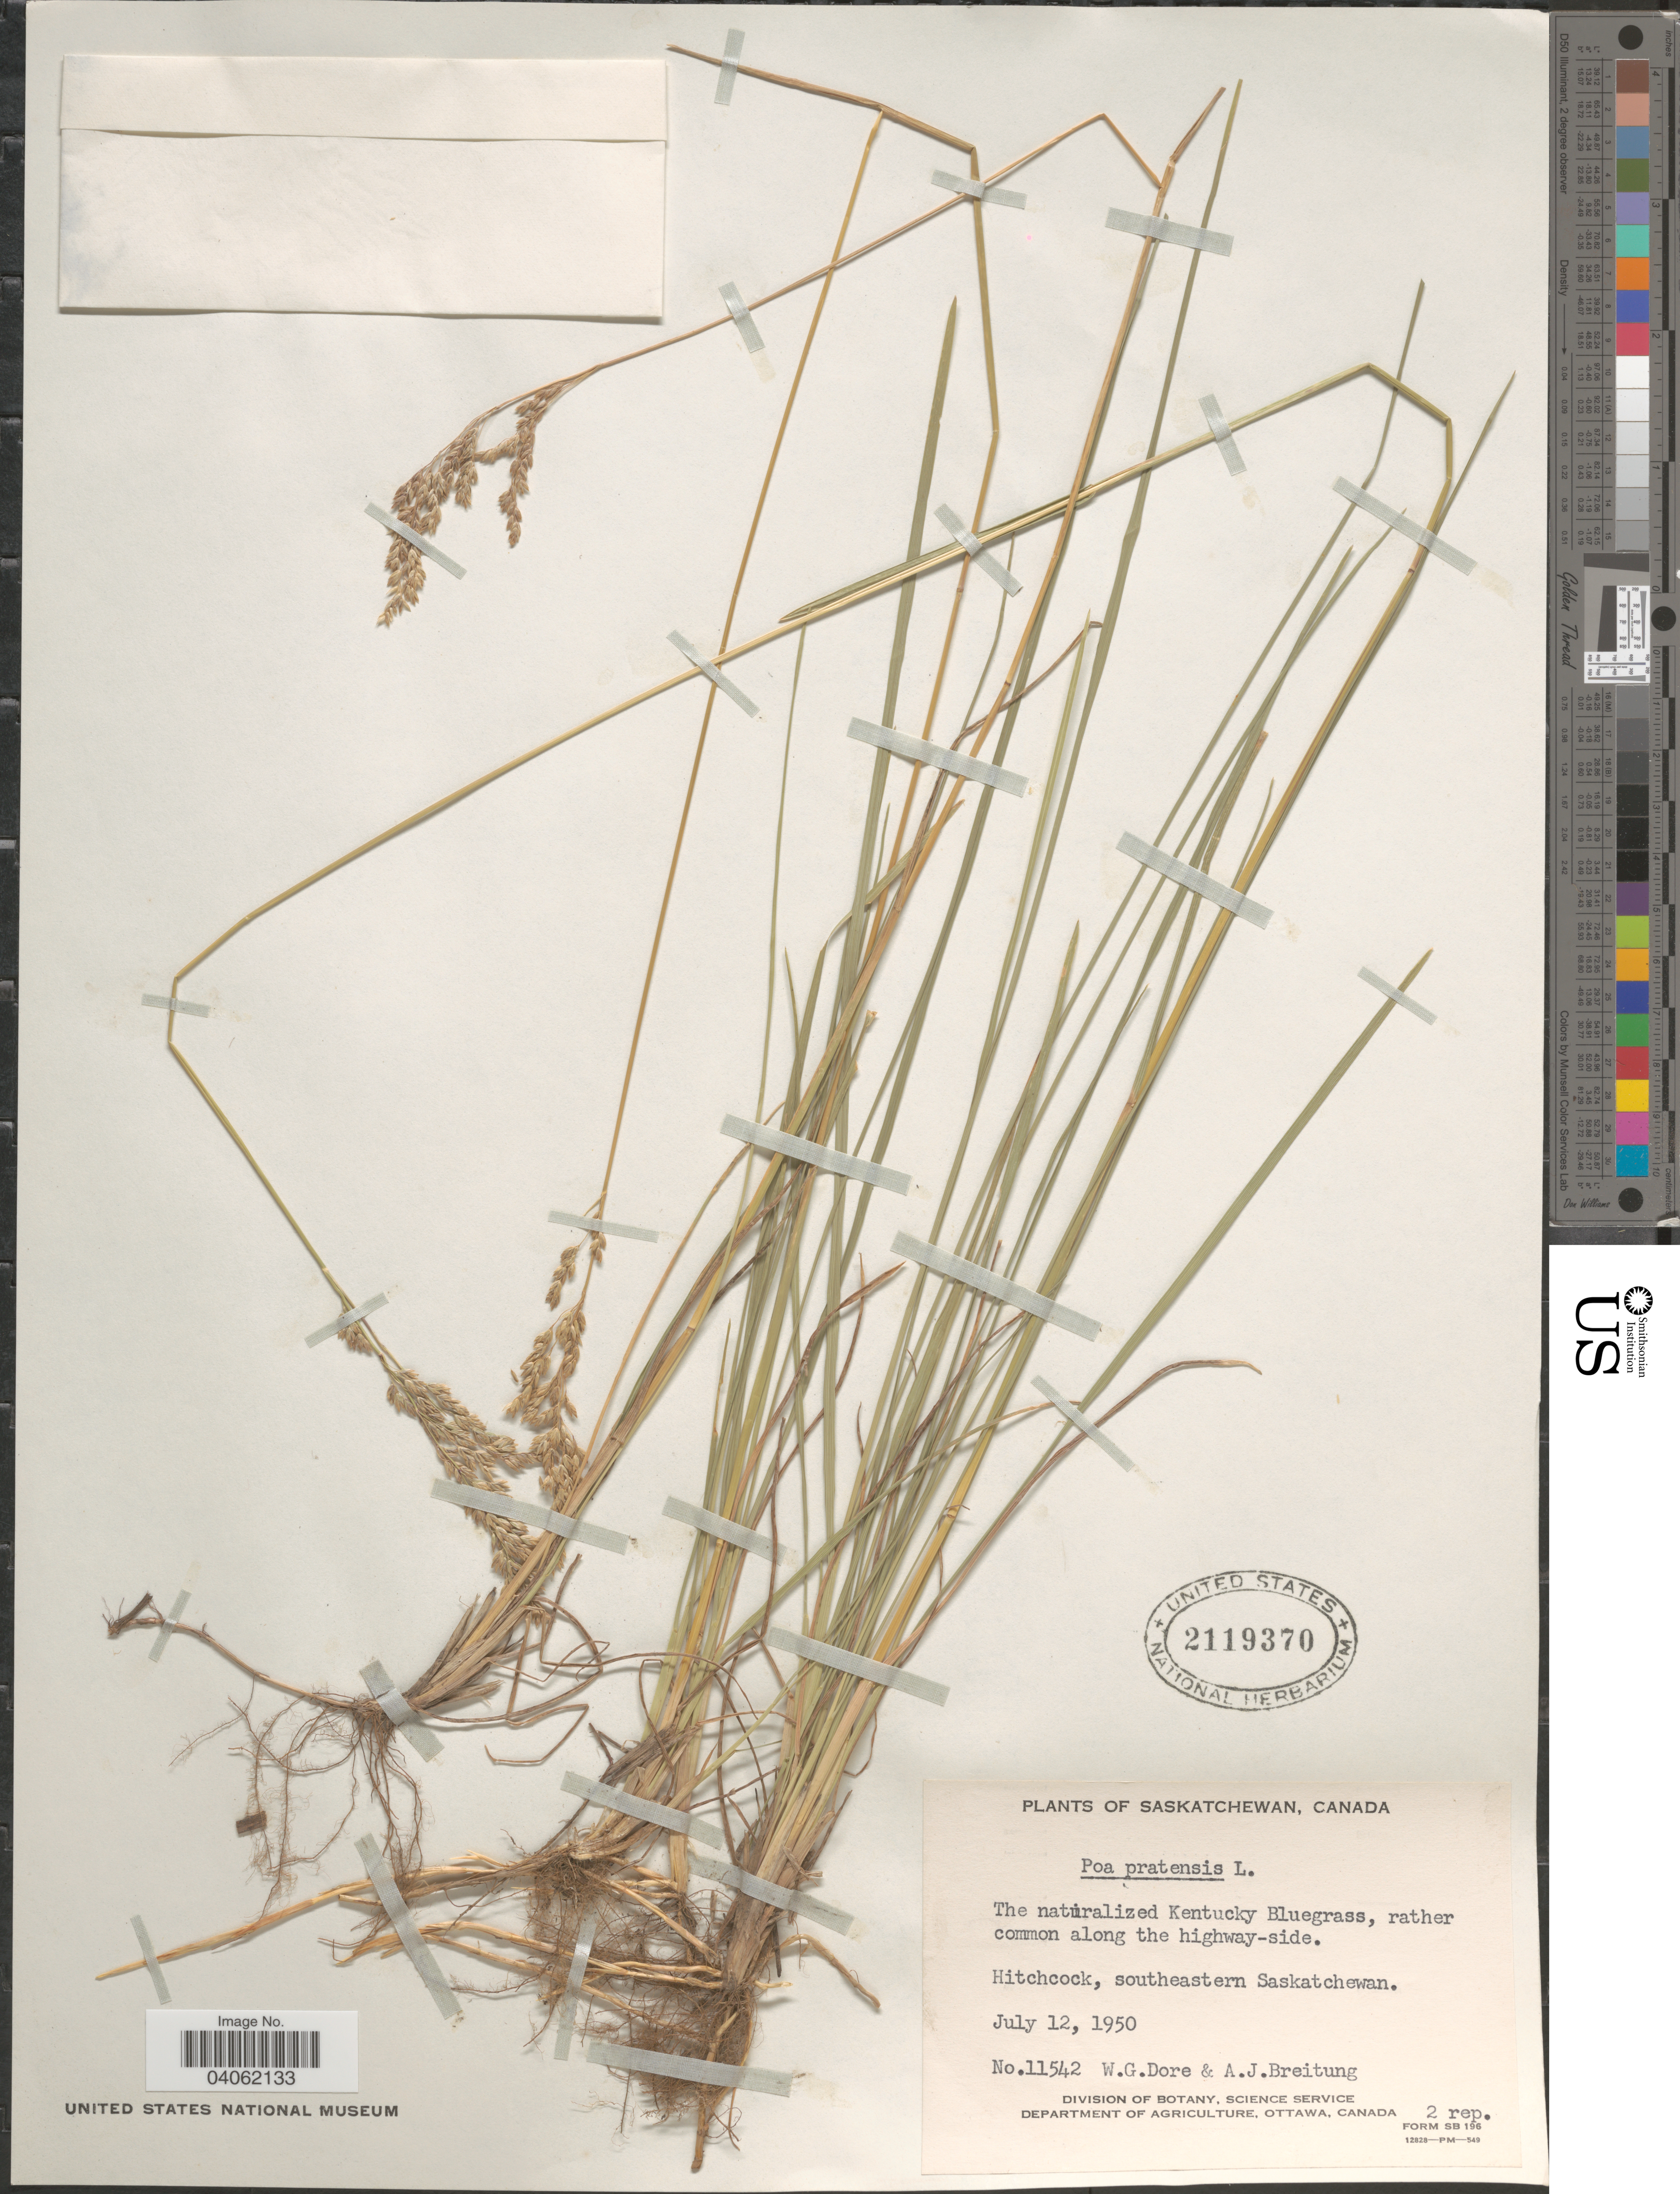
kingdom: Plantae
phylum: Tracheophyta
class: Liliopsida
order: Poales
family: Poaceae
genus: Poa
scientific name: Poa pratensis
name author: L.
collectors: W. Dore & A. Breitung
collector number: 11542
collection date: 1950-07-12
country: Canada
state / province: Saskatchewan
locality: The naturalized Kentucky Bluegrass, rather common along the highway-side. Hitchcock, southeastern Saskatchewan.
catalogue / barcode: US 2119370